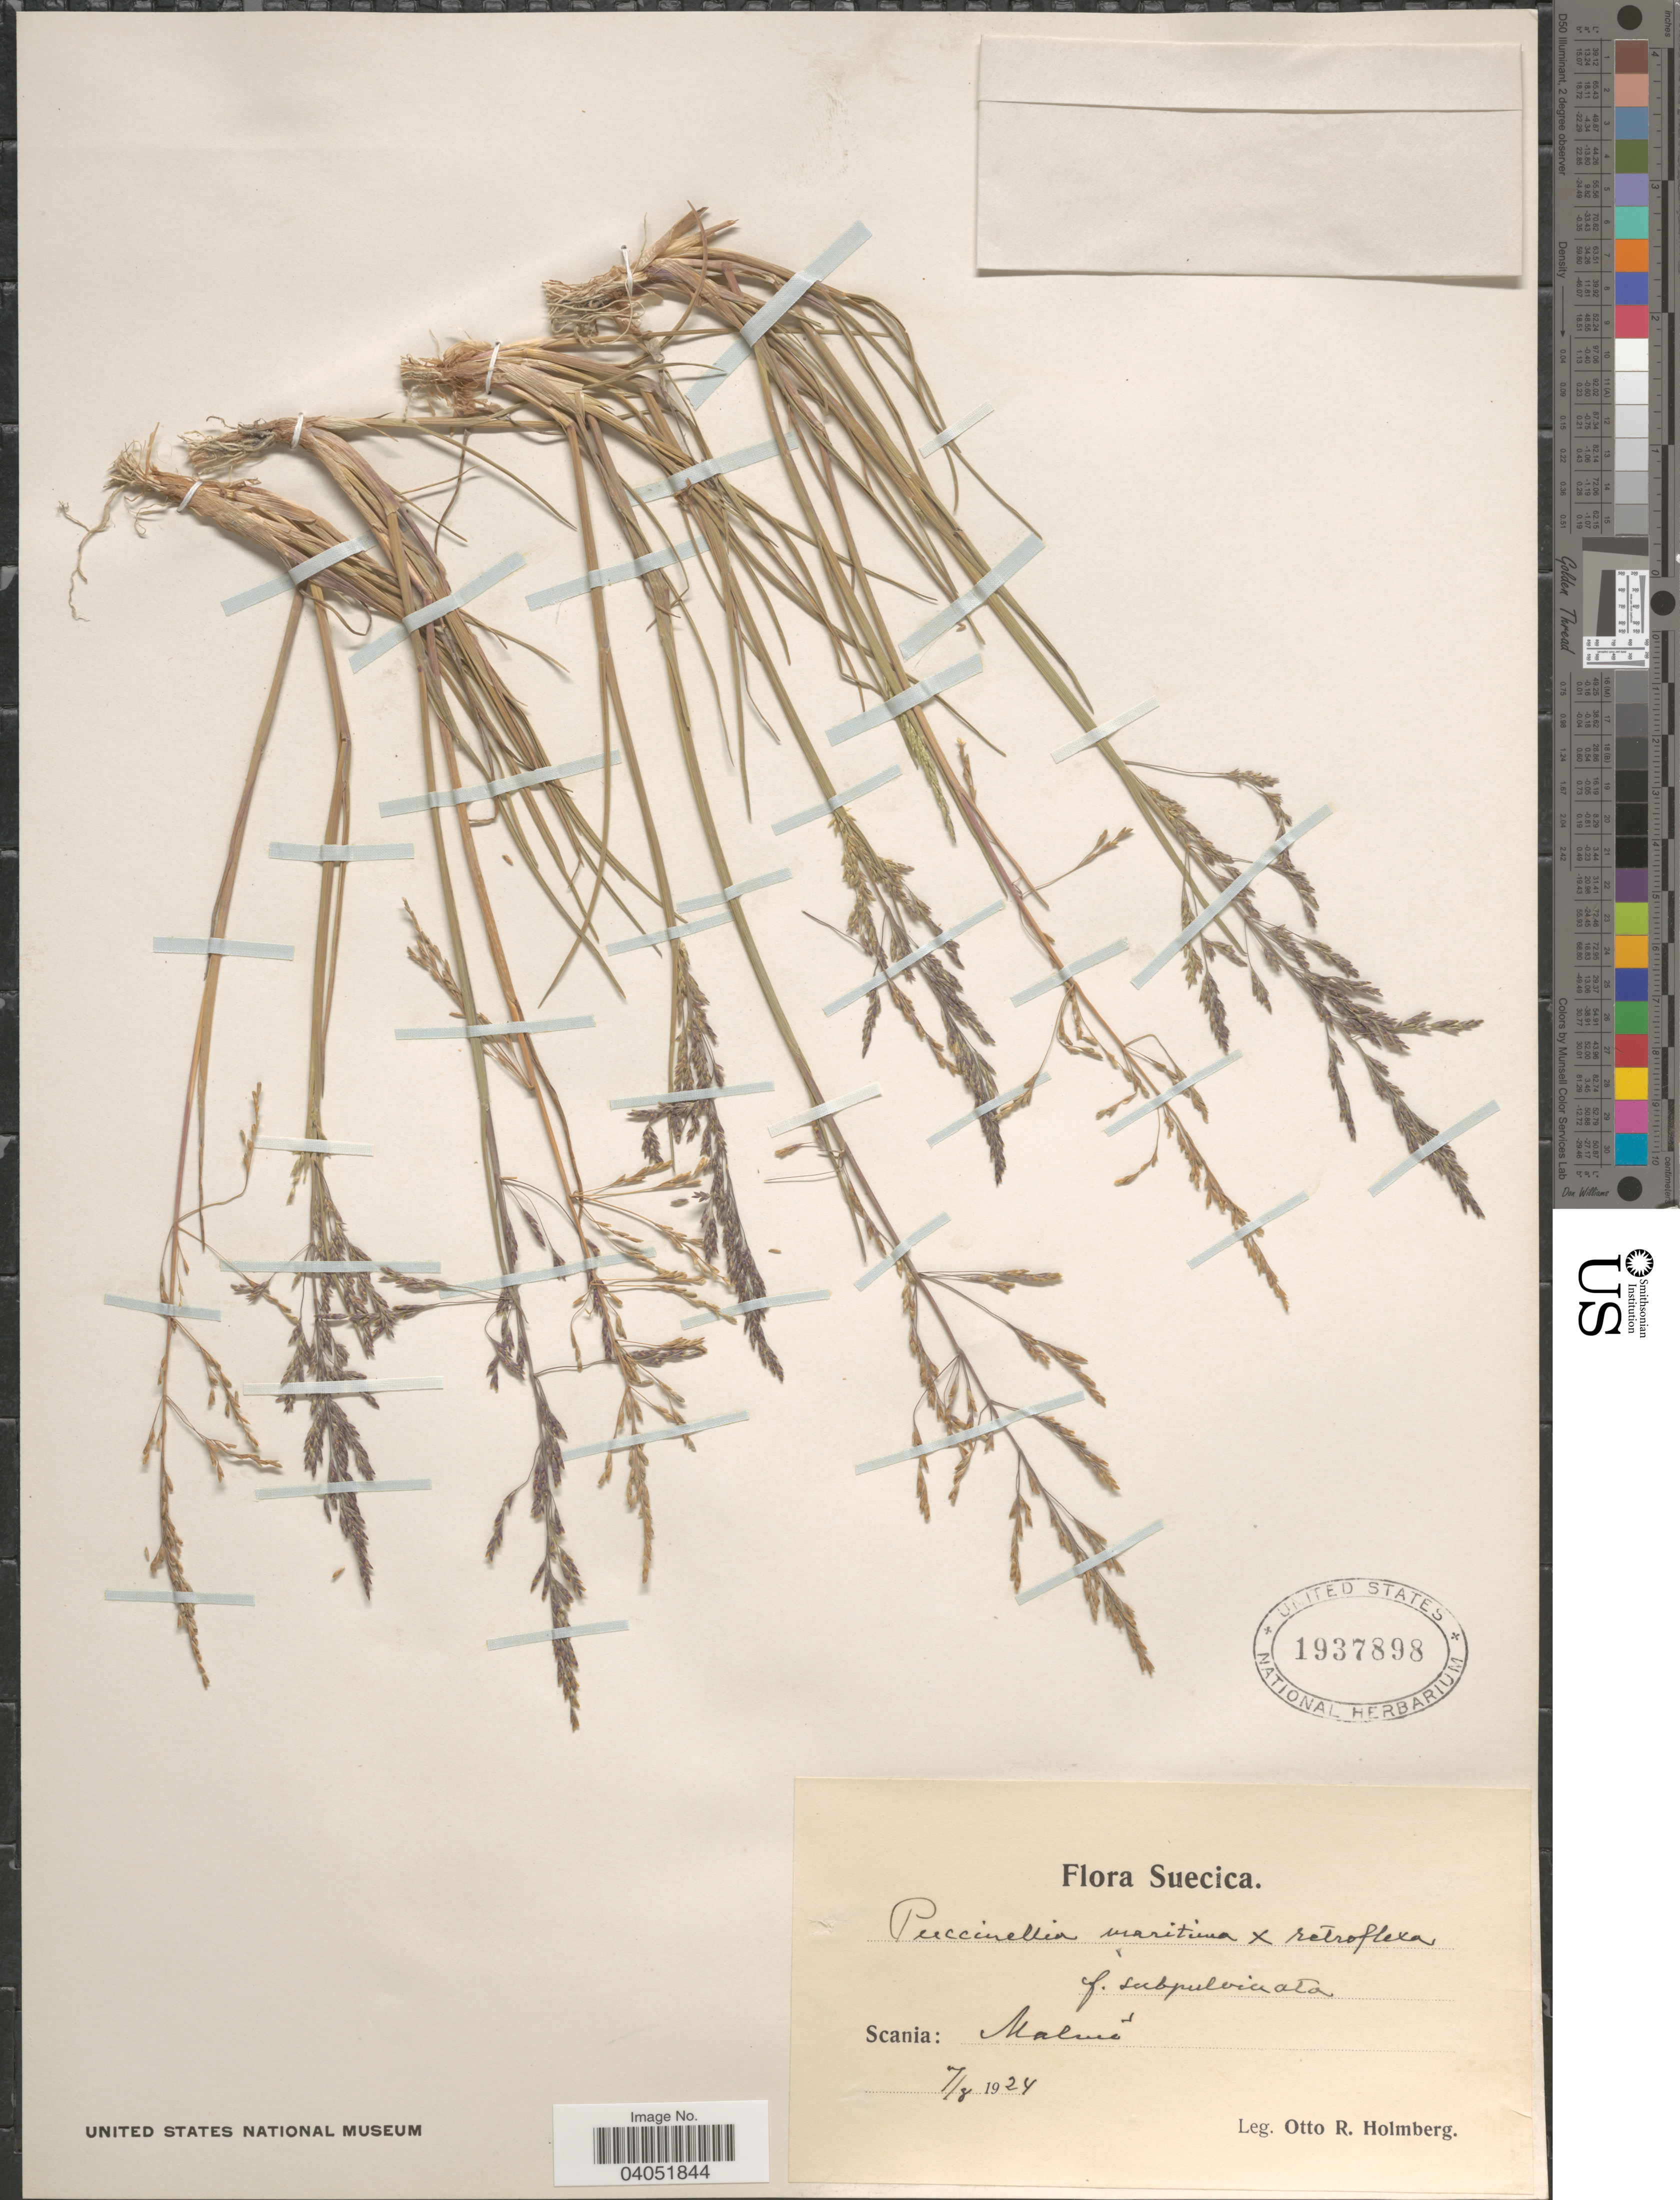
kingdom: Plantae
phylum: Tracheophyta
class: Liliopsida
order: Poales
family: Poaceae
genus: Puccinellia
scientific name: Puccinellia maritima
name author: (Huds.) Parl.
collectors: O. Holmberg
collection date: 1924-08-07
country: Sweden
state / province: Skåne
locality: Suecica. Scania: Malmö.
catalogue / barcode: US 1937898